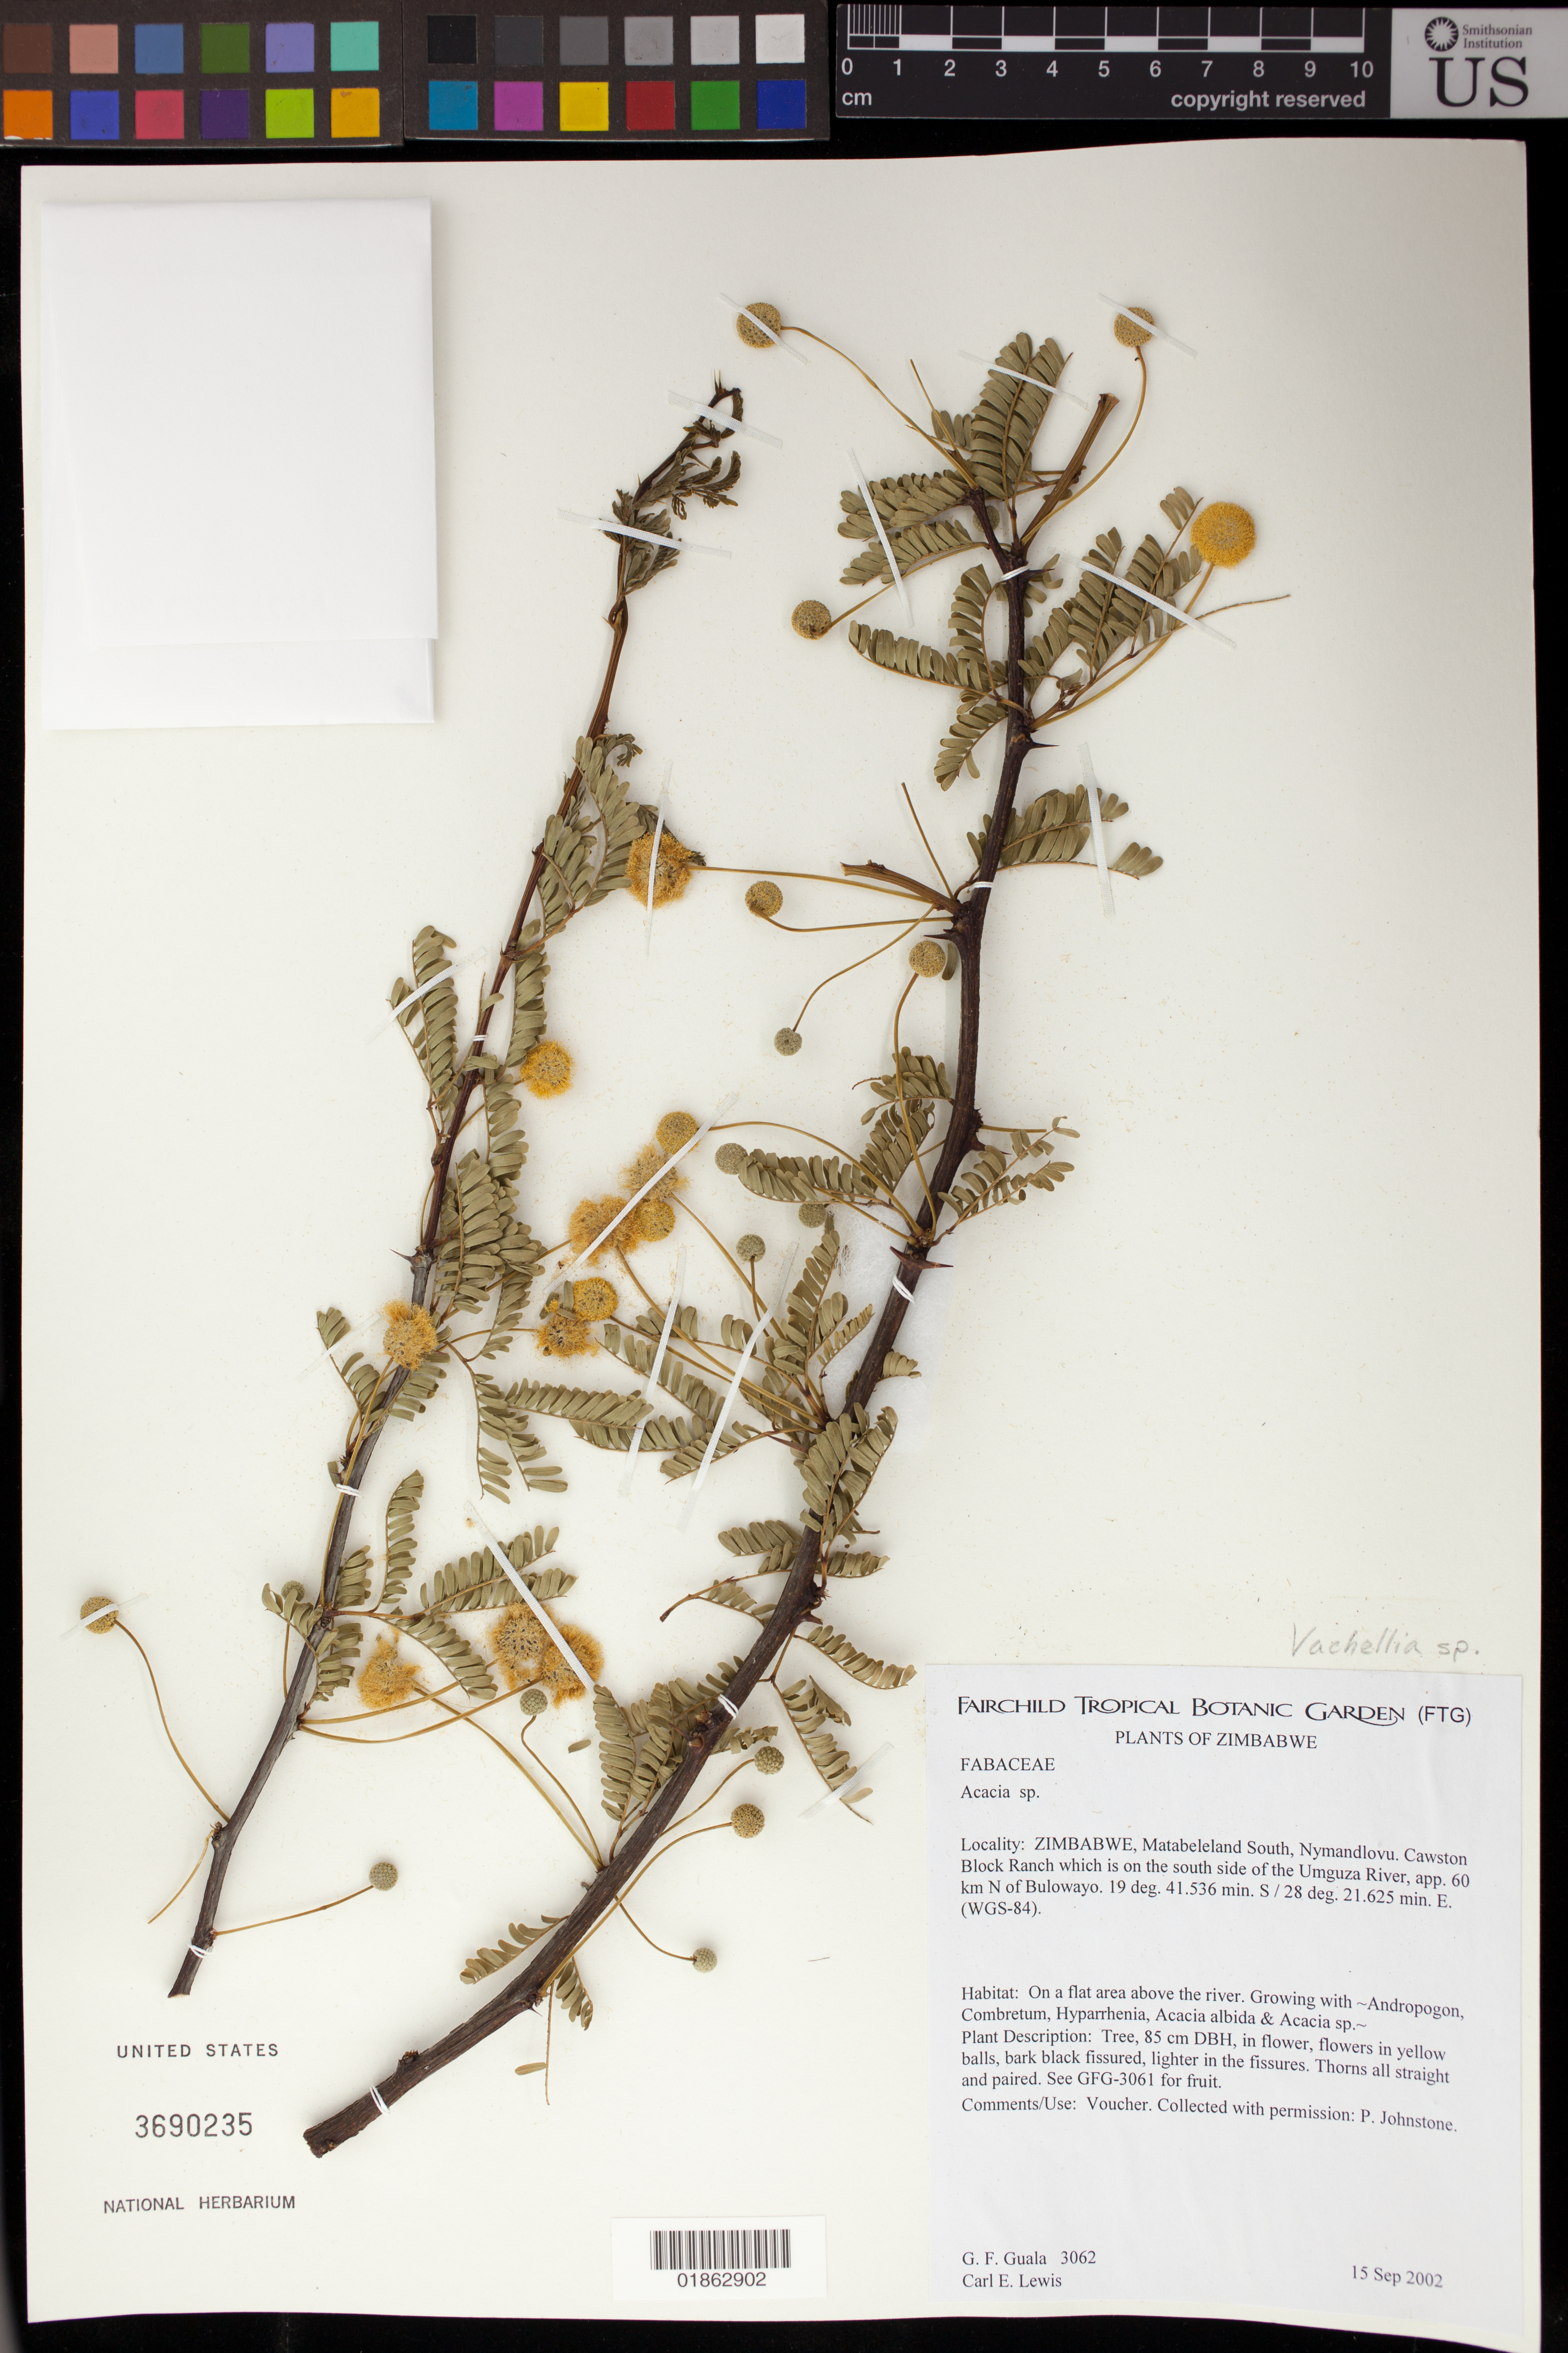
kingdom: Plantae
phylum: Tracheophyta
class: Magnoliopsida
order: Fabales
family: Fabaceae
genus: Vachellia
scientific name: Vachellia sp.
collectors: G. Guala & C. Lewis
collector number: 3062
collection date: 2002-09-15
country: Zimbabwe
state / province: Matabeleland South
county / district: Nymandlovu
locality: Cawston Block Ranch which is on the south side of the Umguza River, approx. 60 km N of Bulowayo.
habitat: On a flat area above the river.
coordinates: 19 41.536 S, 28 21.625 E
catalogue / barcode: US 3690235